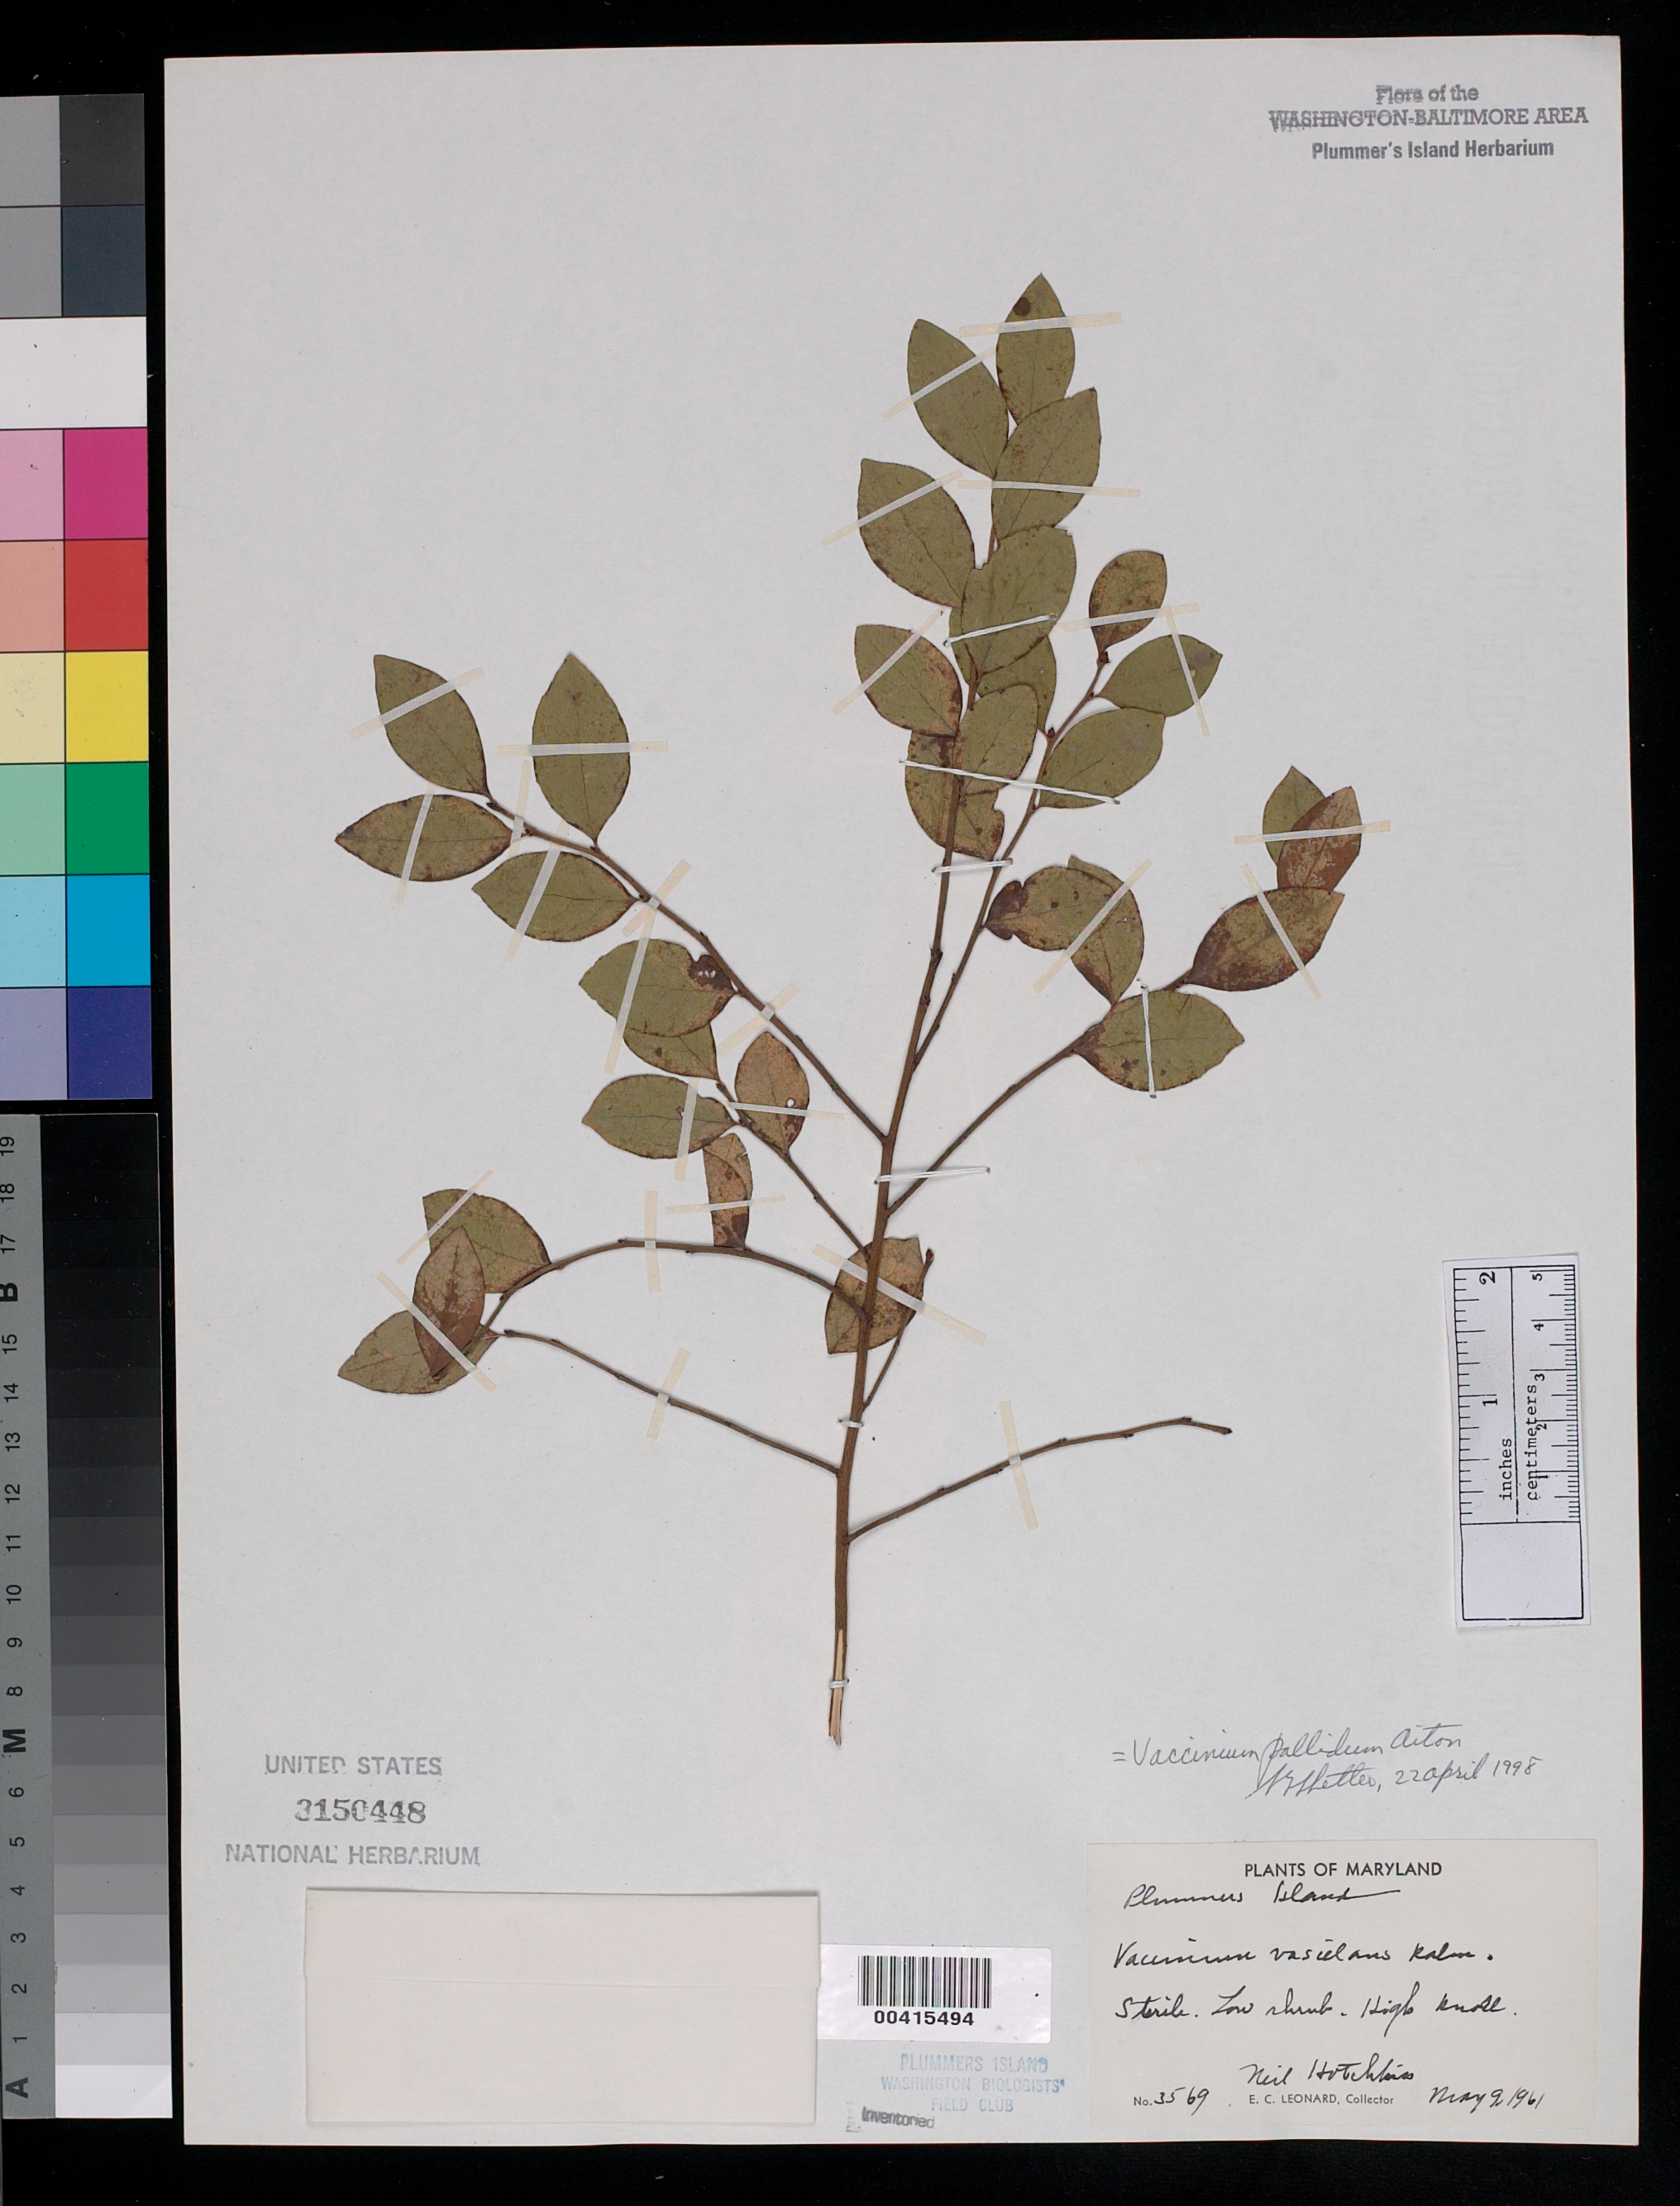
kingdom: Plantae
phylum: Tracheophyta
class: Magnoliopsida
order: Ericales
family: Ericaceae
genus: Vaccinium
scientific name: Vaccinium pallidum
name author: Aiton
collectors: E. C. Leonard & N. Hotchkiss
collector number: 3569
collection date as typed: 09 May 1961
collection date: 1961-05-09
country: United States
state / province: Maryland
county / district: Montgomery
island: Plummers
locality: Plummer's Island; high knoll C. & O. Canal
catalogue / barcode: US 3150448